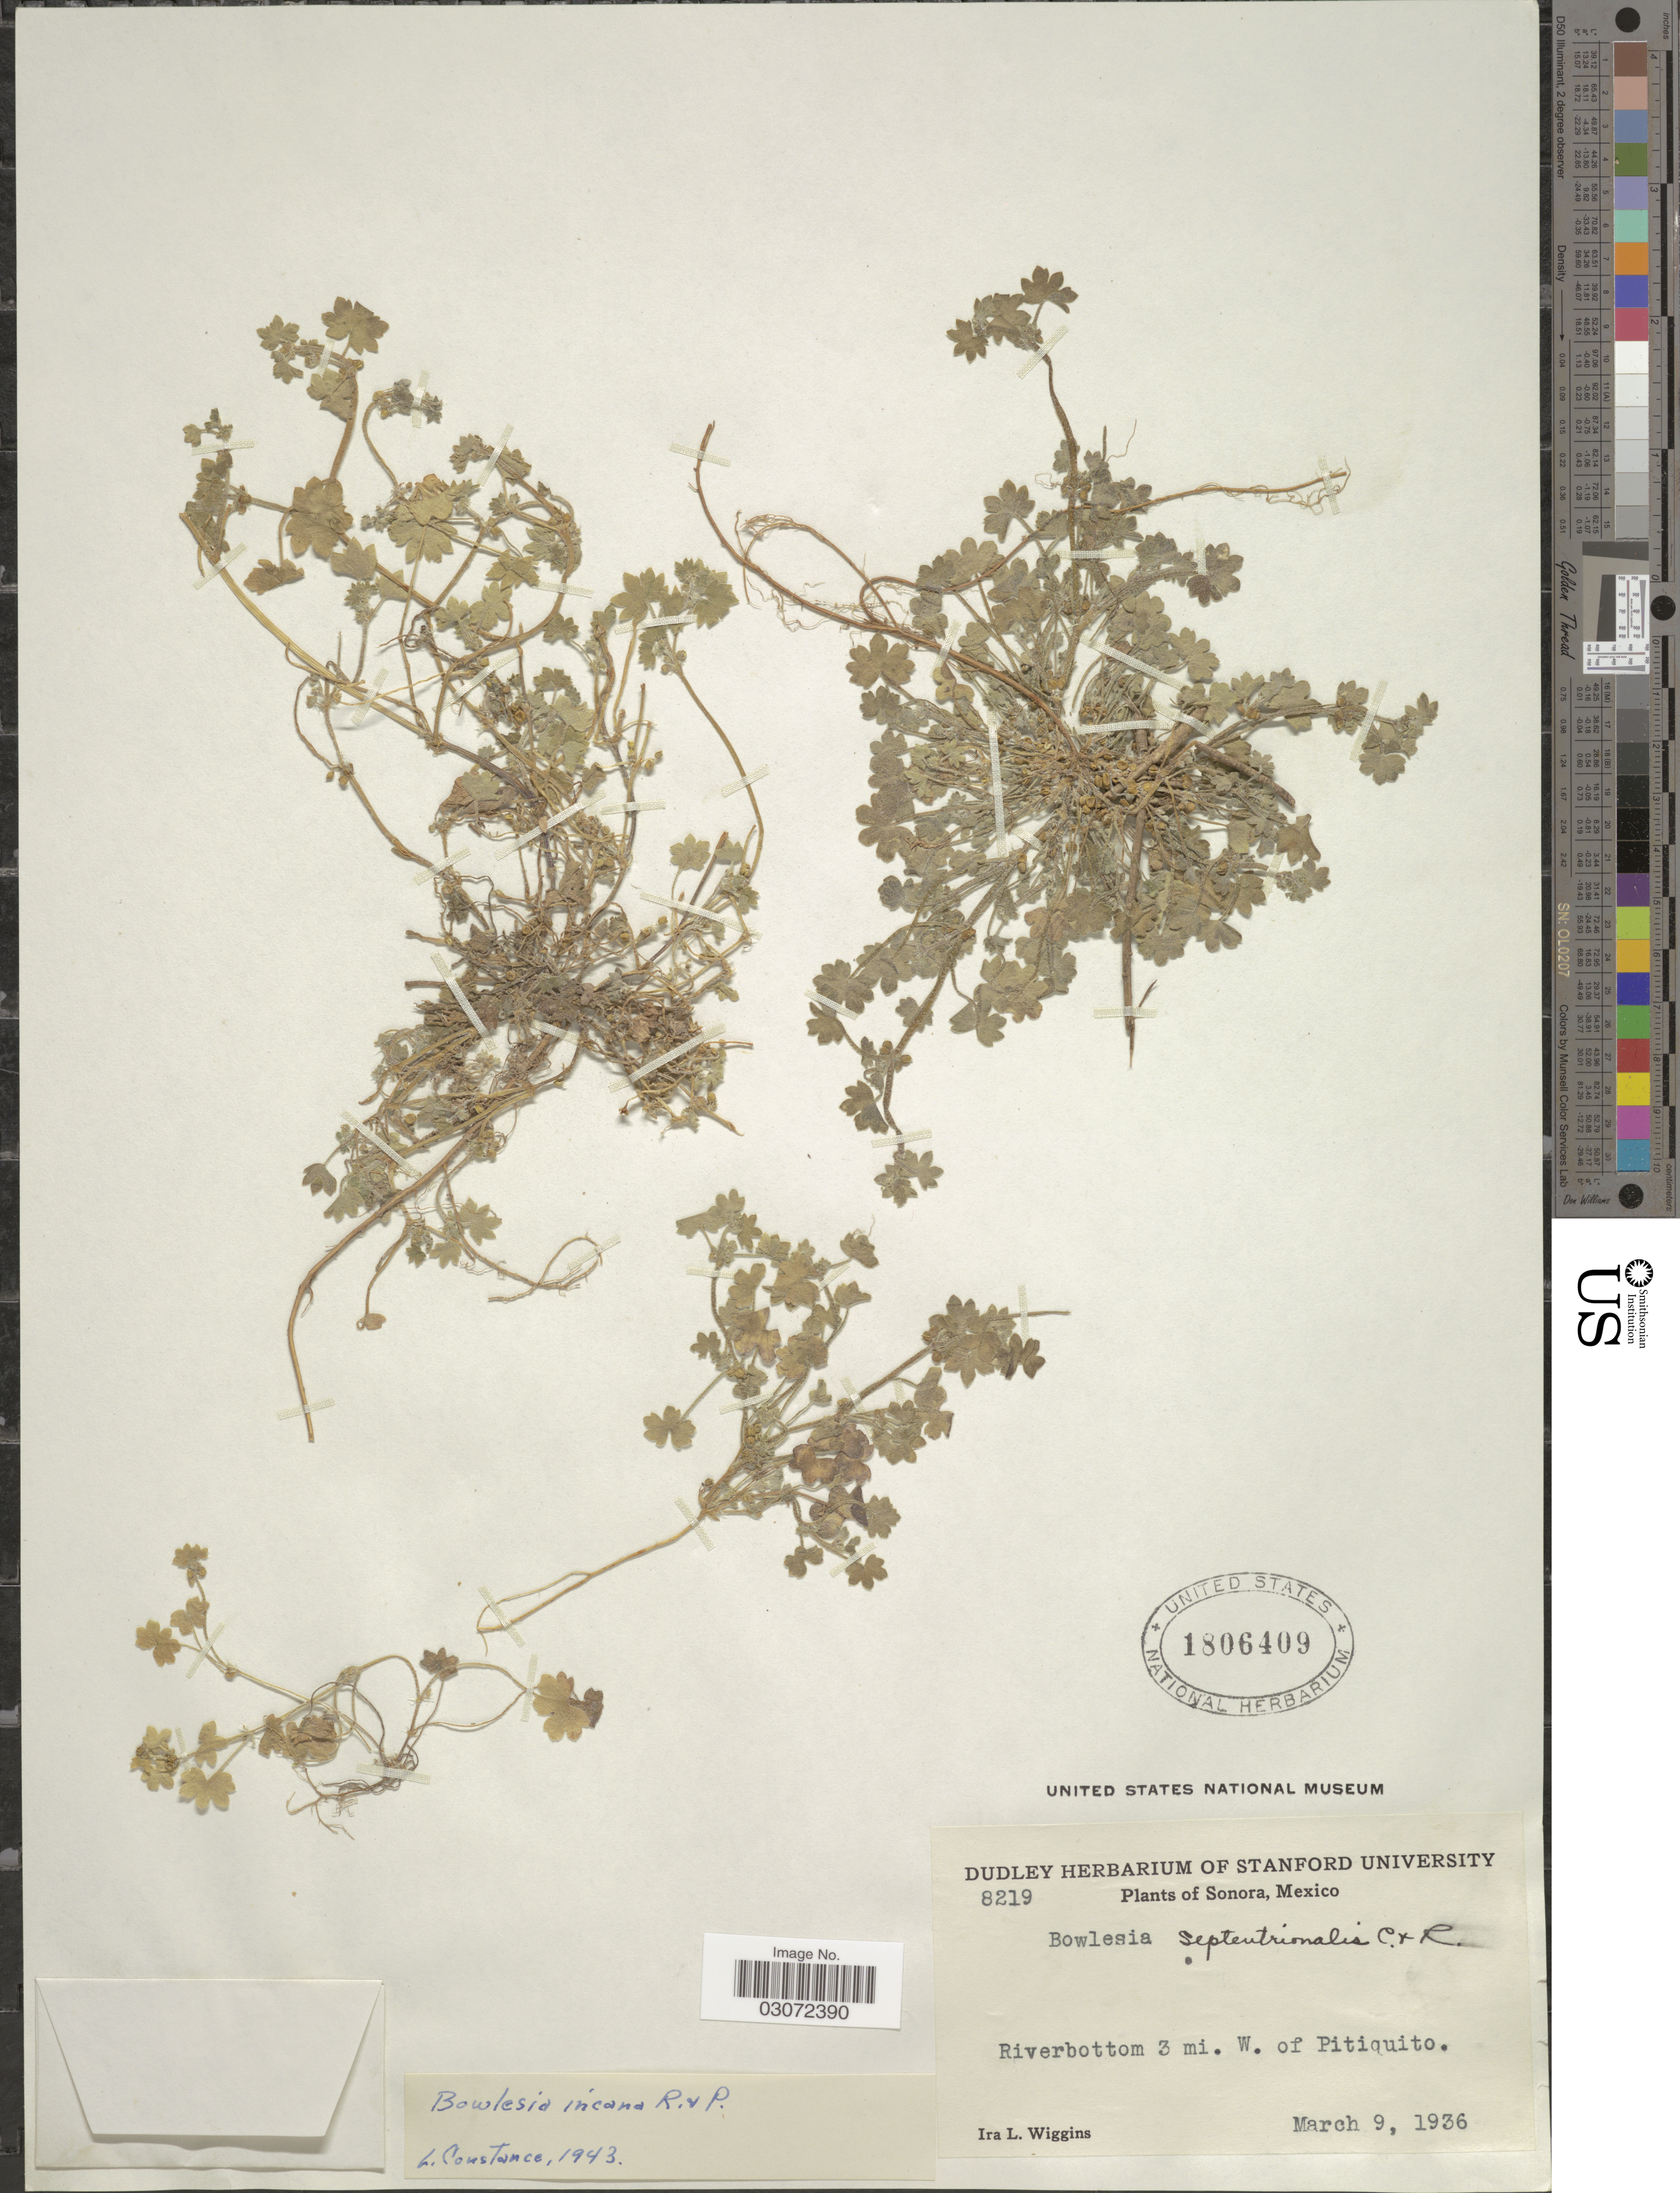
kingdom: Plantae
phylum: Tracheophyta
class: Magnoliopsida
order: Apiales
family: Apiaceae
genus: Bowlesia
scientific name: Bowlesia incana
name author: Ruiz & Pav.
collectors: I. L. Wiggins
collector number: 8219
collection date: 1936-03-09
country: Mexico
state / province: Sonora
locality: Riverbottom 3 mi. W. of Pitiquito.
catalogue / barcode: US 1806409